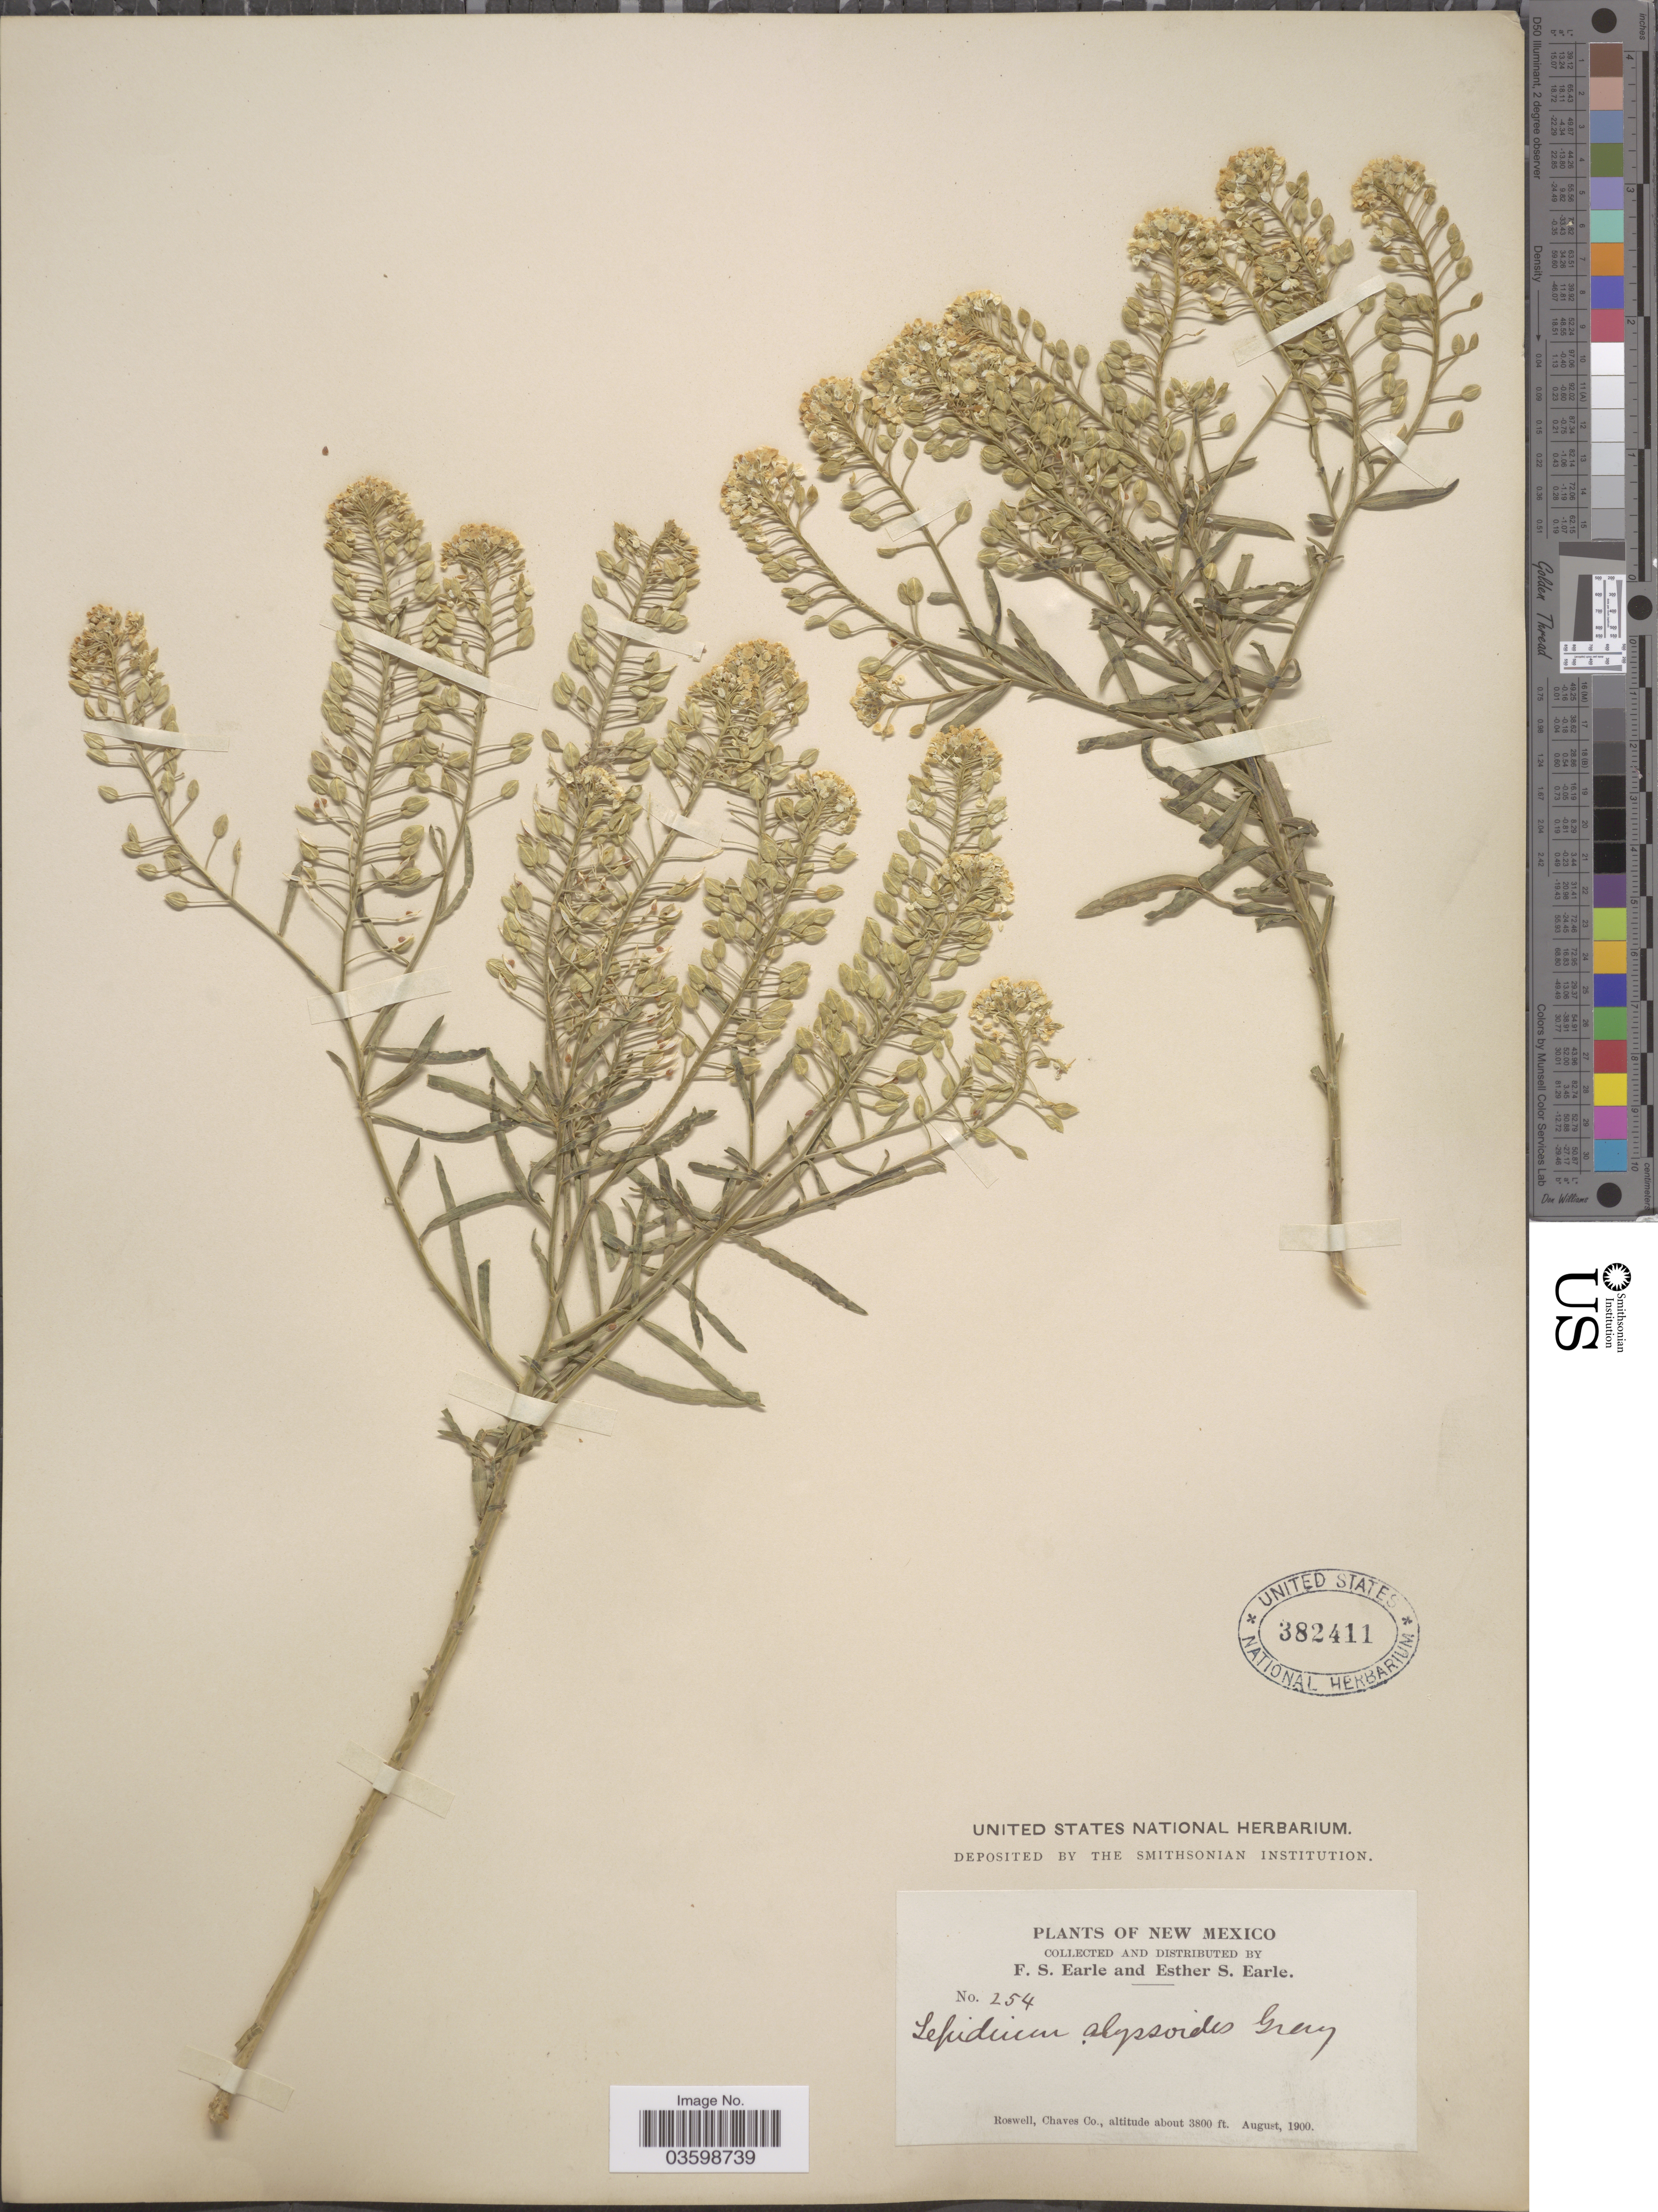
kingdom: Plantae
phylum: Tracheophyta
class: Magnoliopsida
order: Brassicales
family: Brassicaceae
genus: Lepidium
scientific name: Lepidium montanum var. alyssoides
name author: (A. Gray) M.E. Jones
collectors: F. S. Earle & E. S. Earle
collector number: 254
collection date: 1900-08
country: United States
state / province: New Mexico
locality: Roswell, Chaves Co.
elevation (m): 1158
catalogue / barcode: US 382411